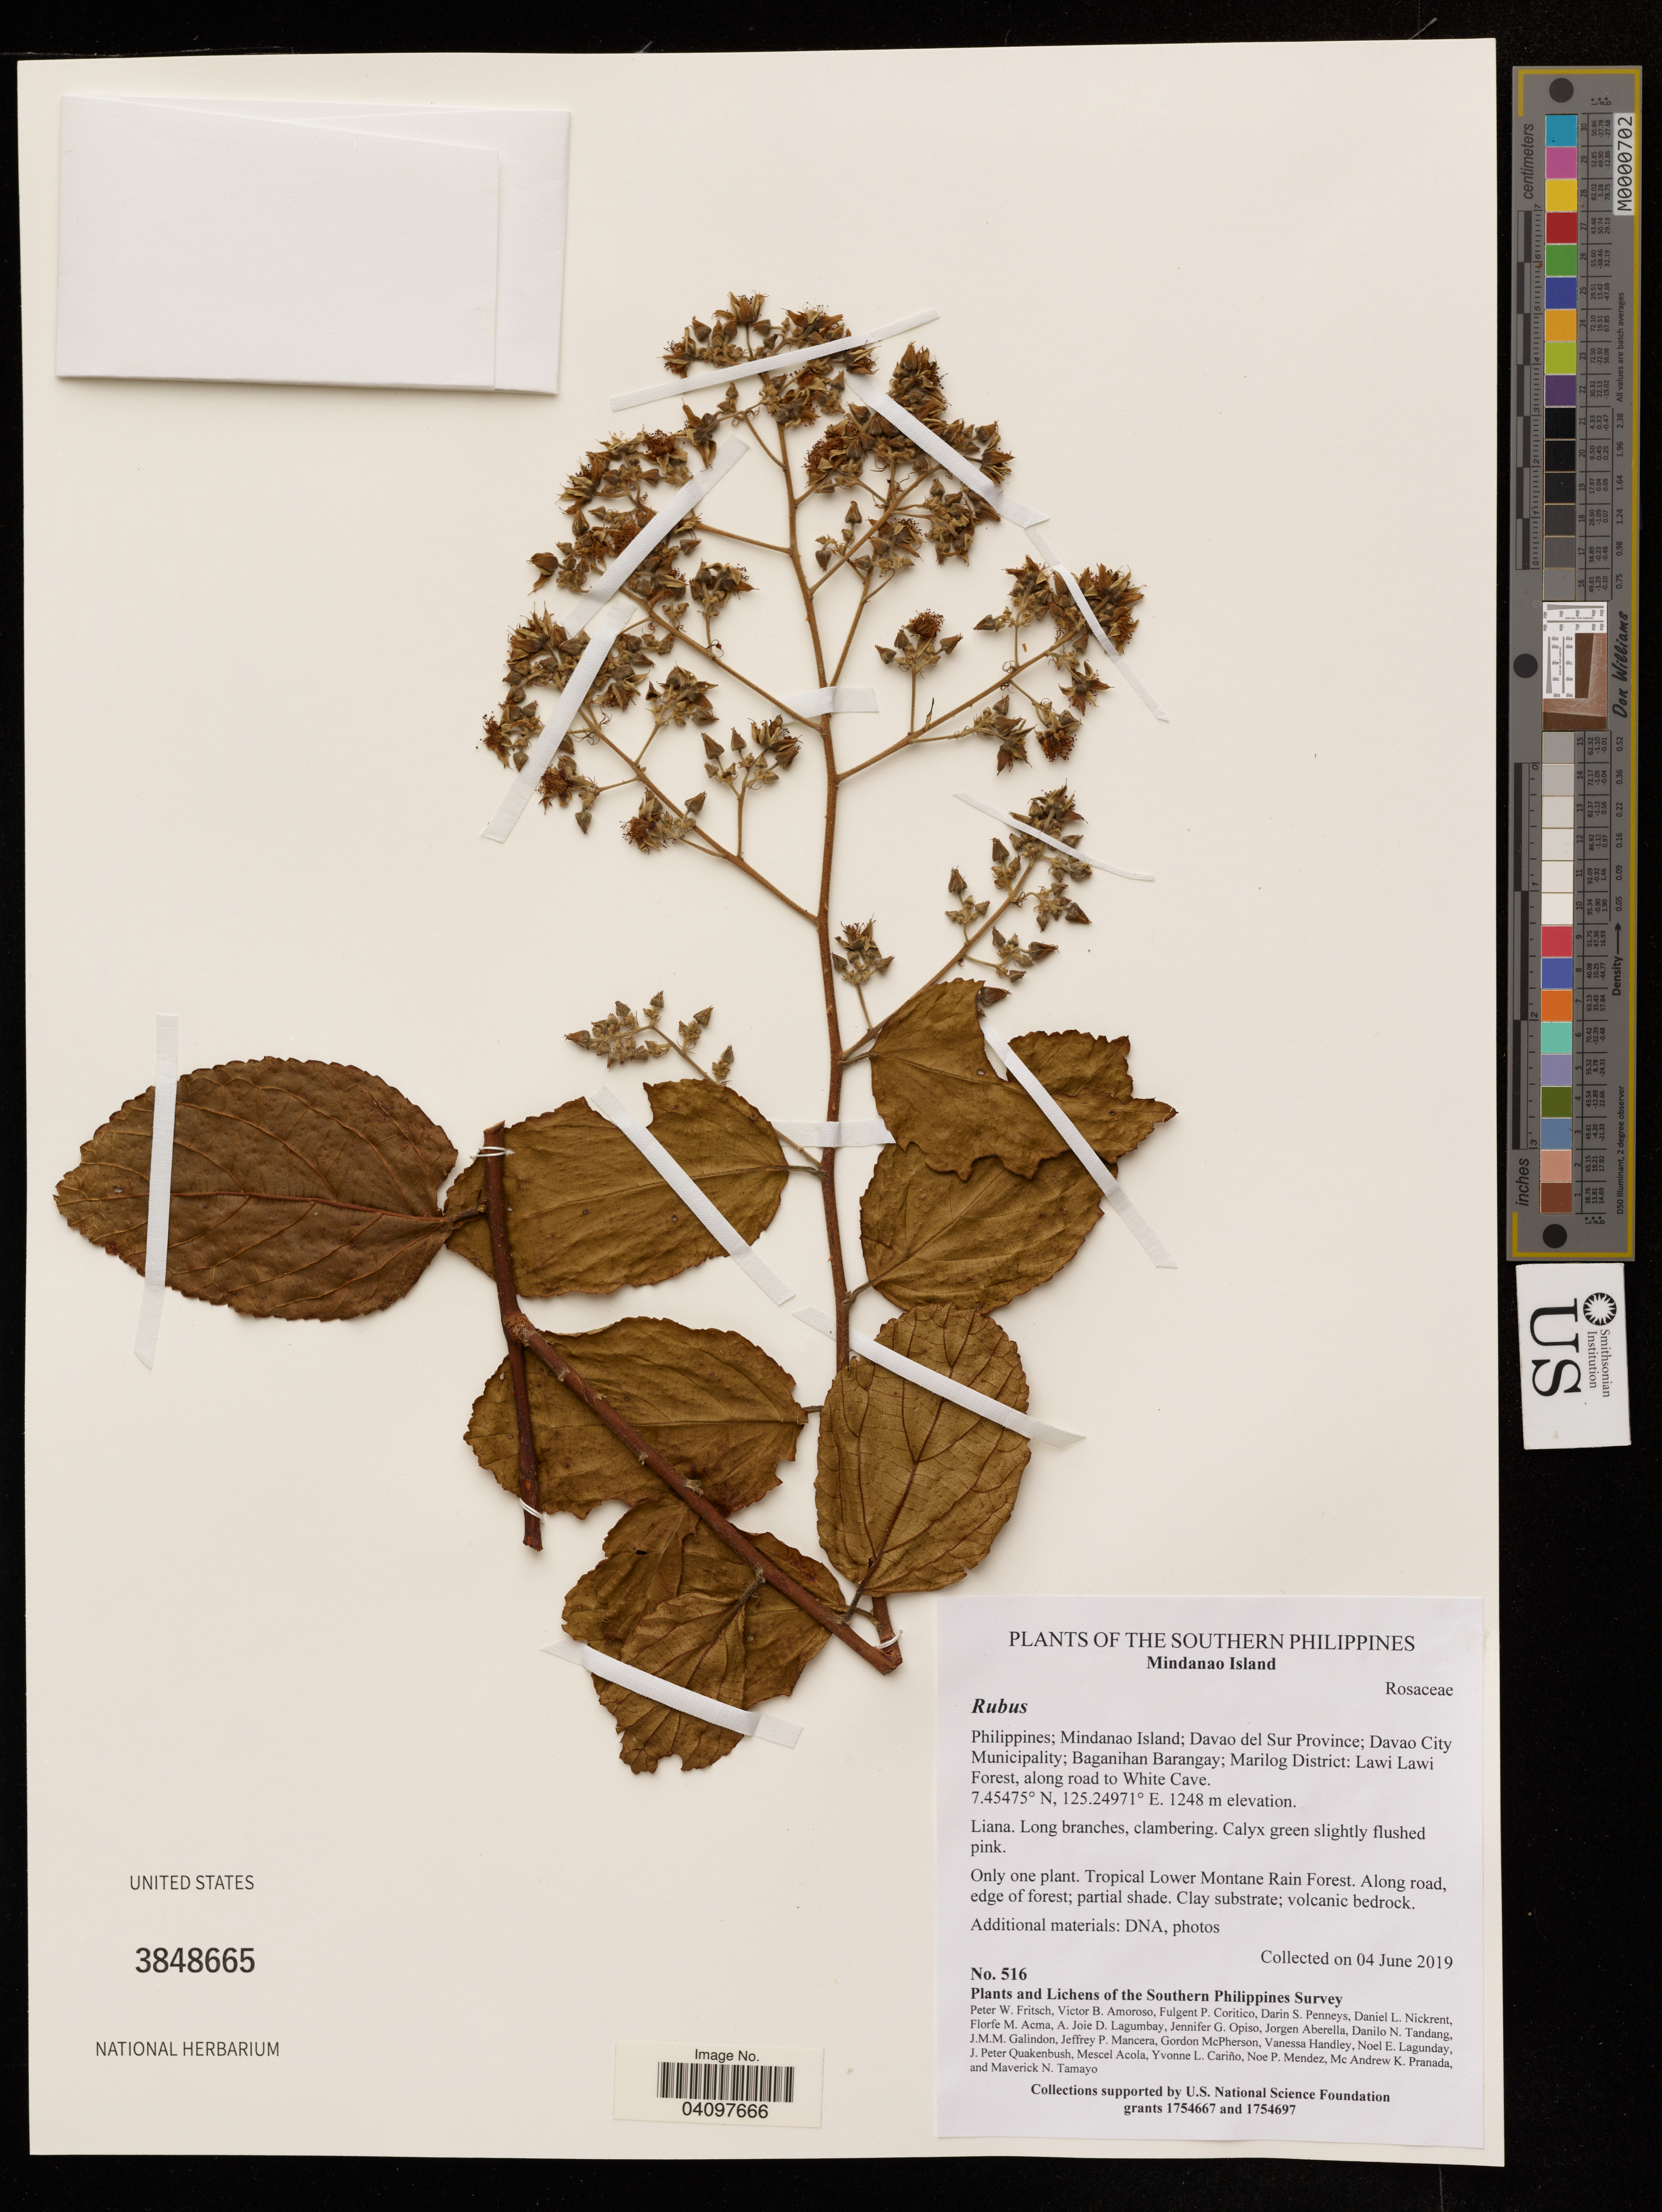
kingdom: Plantae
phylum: Tracheophyta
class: Magnoliopsida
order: Rosales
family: Rosaceae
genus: Rubus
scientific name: Rubus sp.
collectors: P. W. Fritsch, V. Amoroso, F. Coritico & D. S. Penneys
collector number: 516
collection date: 2019-06-04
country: Philippines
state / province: Davao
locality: Southern Philippines. Mindanao Island; Davao del Sur Province; Davao City Municipality; Baganihan Barangay; Marilog District: Lawi Lawi Forest, along road to White Cave.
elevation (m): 1248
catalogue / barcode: US 3848665